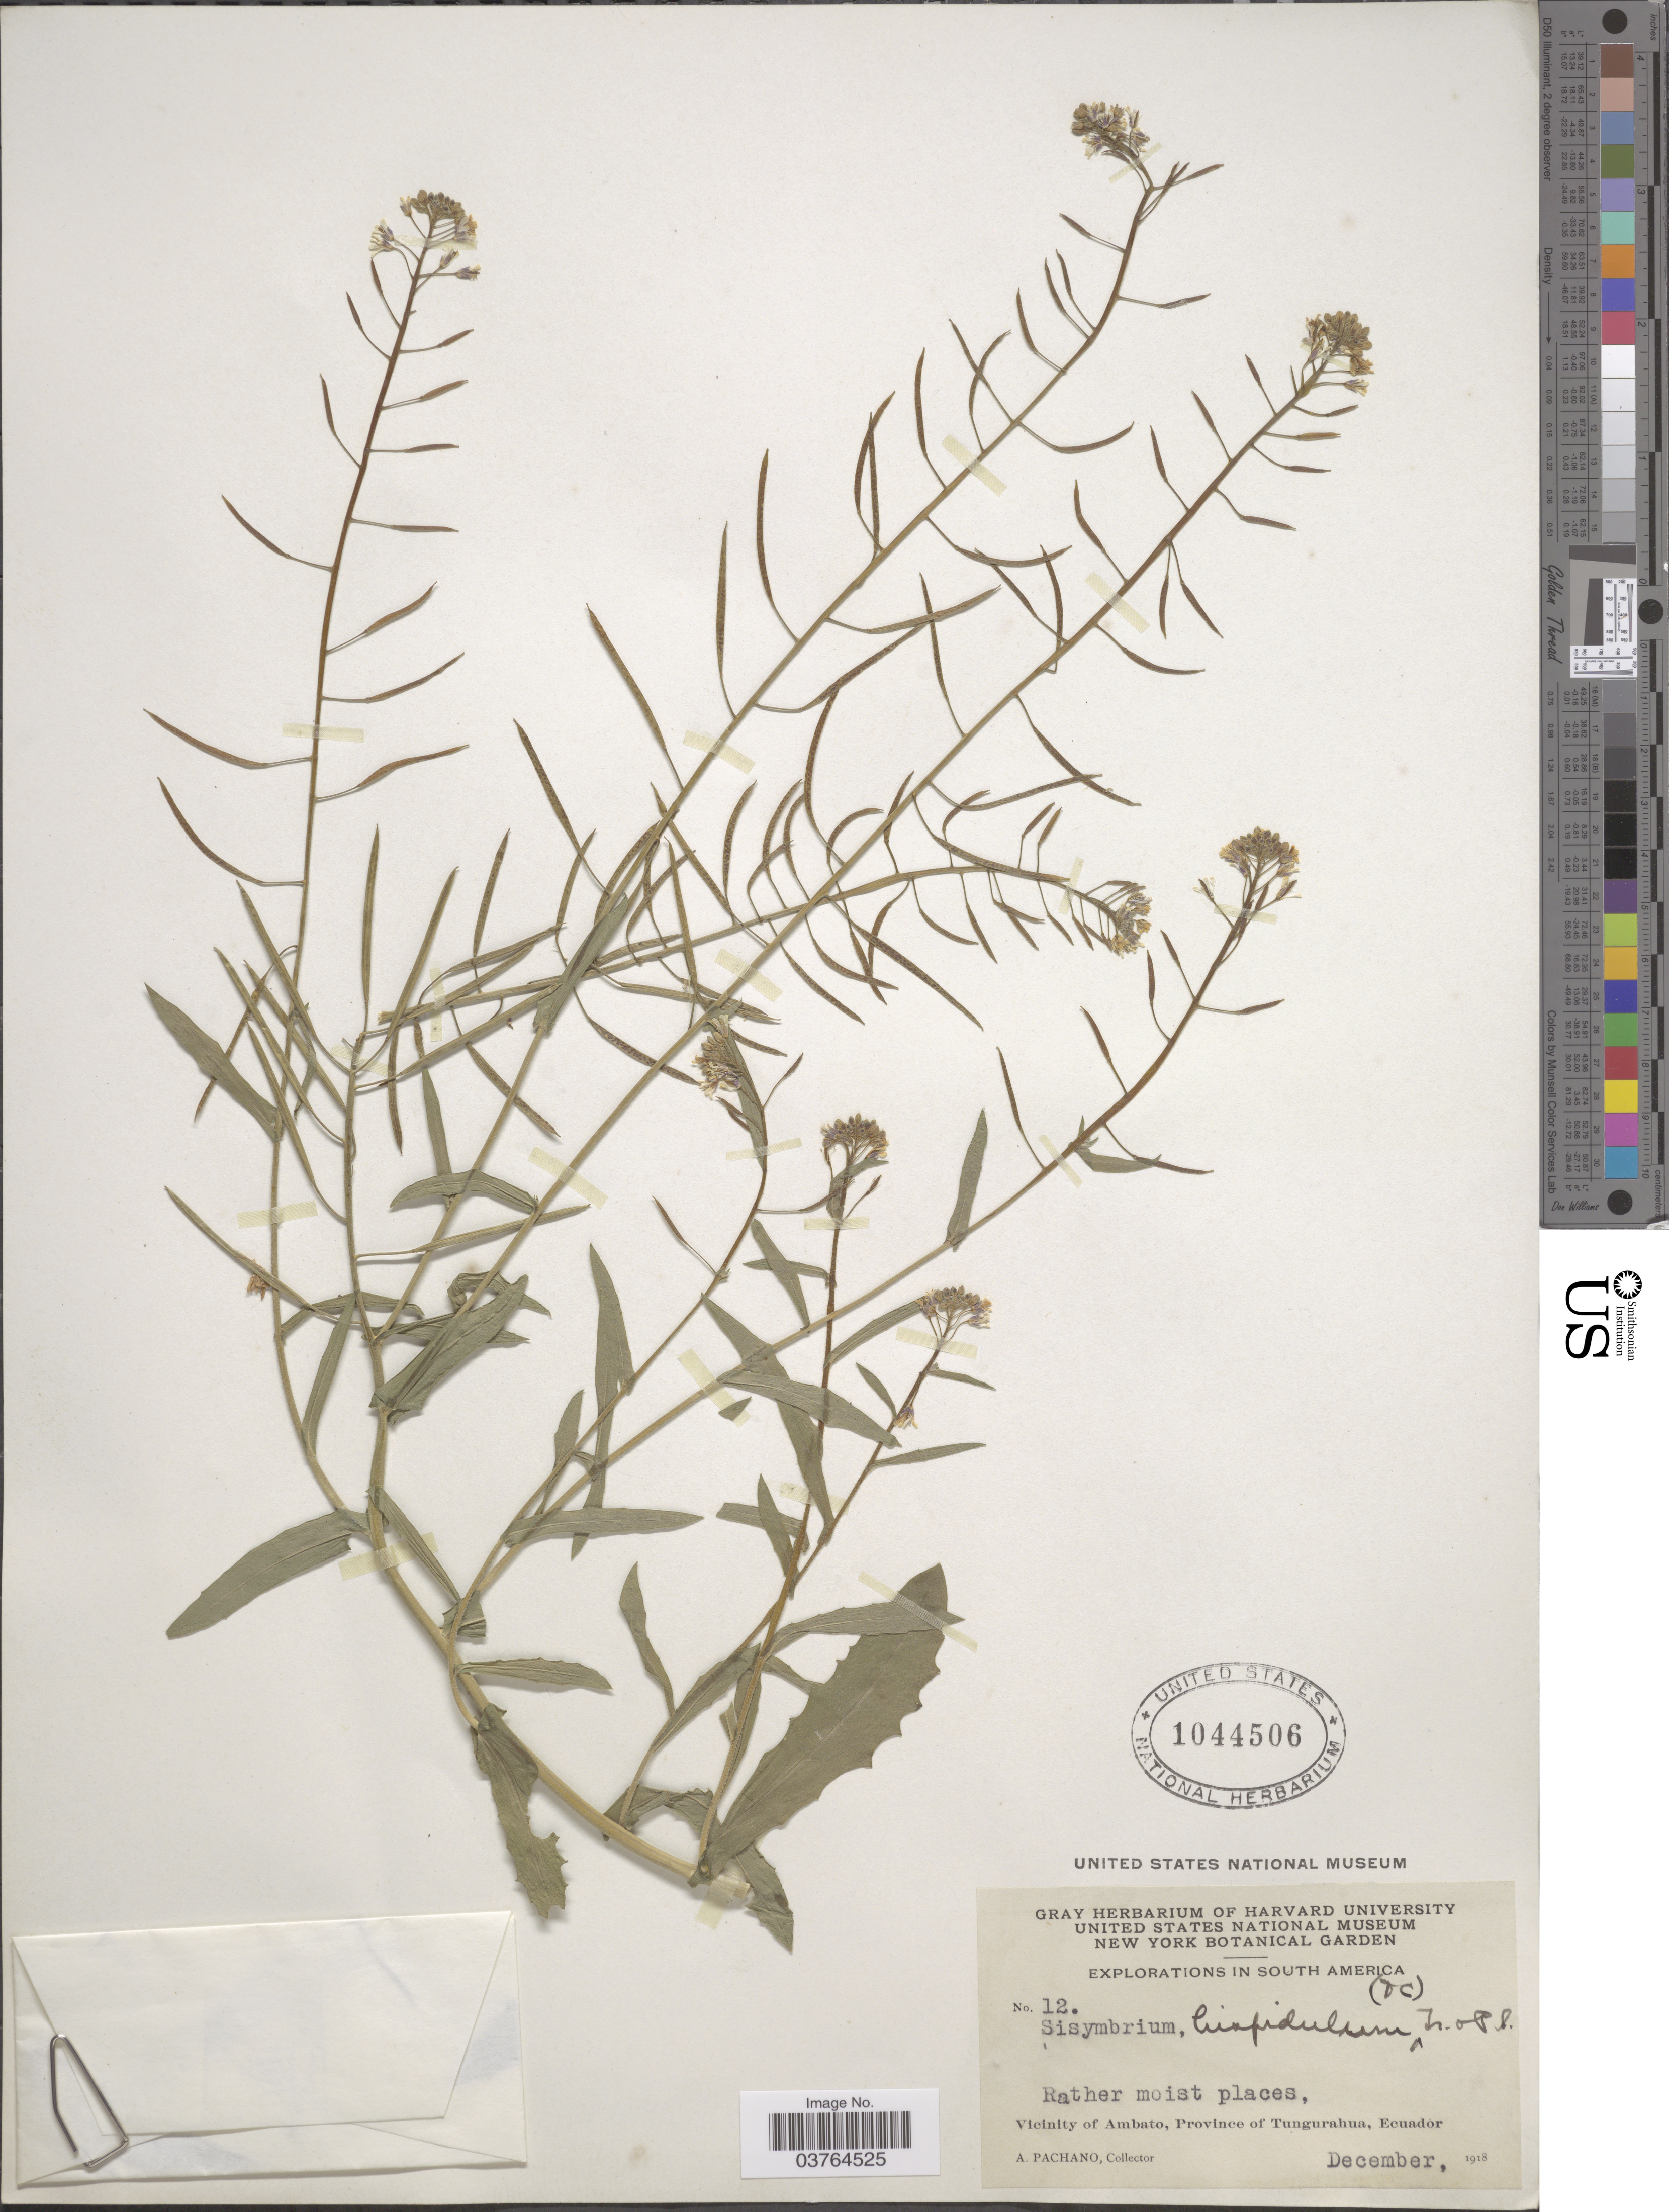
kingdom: Plantae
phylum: Tracheophyta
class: Magnoliopsida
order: Brassicales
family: Brassicaceae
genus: Exhalimolobos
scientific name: Exhalimolobos hispidulus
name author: (DC.) Al-Shehbaz & C.D. Bailey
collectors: A. Pachano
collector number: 12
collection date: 1918-12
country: Ecuador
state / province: Tungurahua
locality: Vicinity of Ambato.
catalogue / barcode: US 1044506